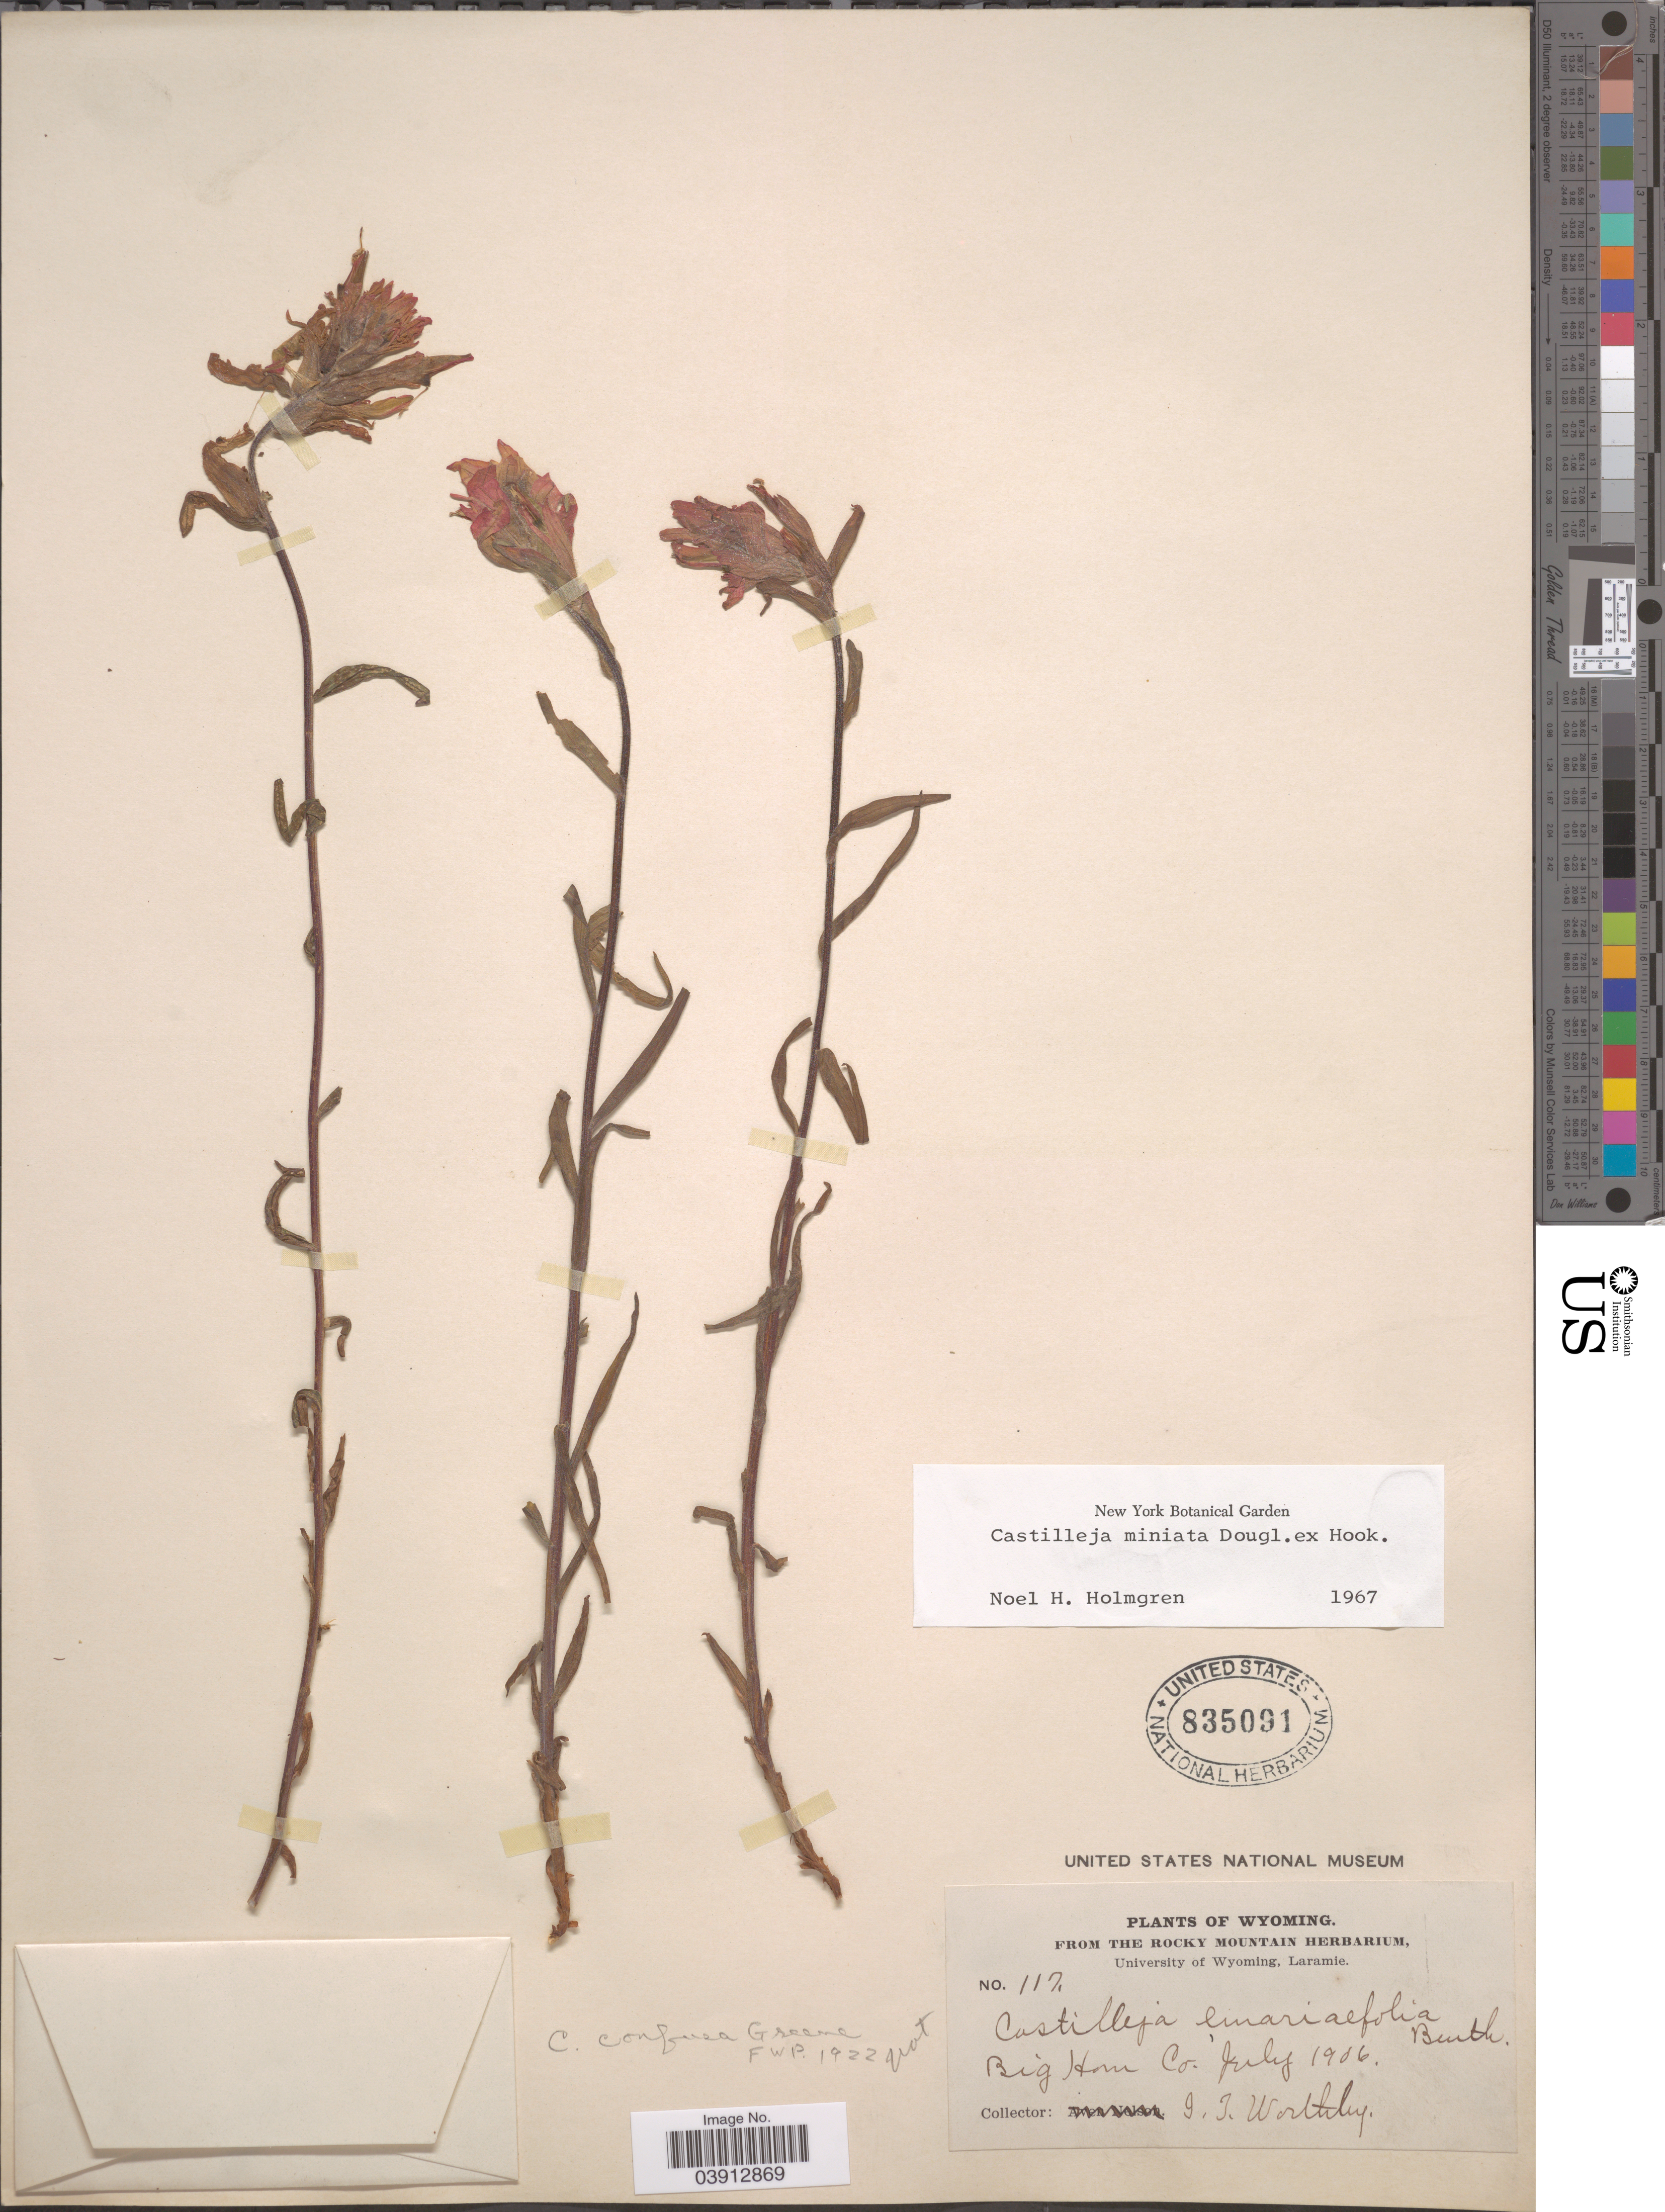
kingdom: Plantae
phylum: Tracheophyta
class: Magnoliopsida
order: Lamiales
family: Orobanchaceae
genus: Castilleja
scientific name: Castilleja miniata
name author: Douglas ex Hook.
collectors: J. Worthley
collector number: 117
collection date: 1906-07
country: United States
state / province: Wyoming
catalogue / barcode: US 835091